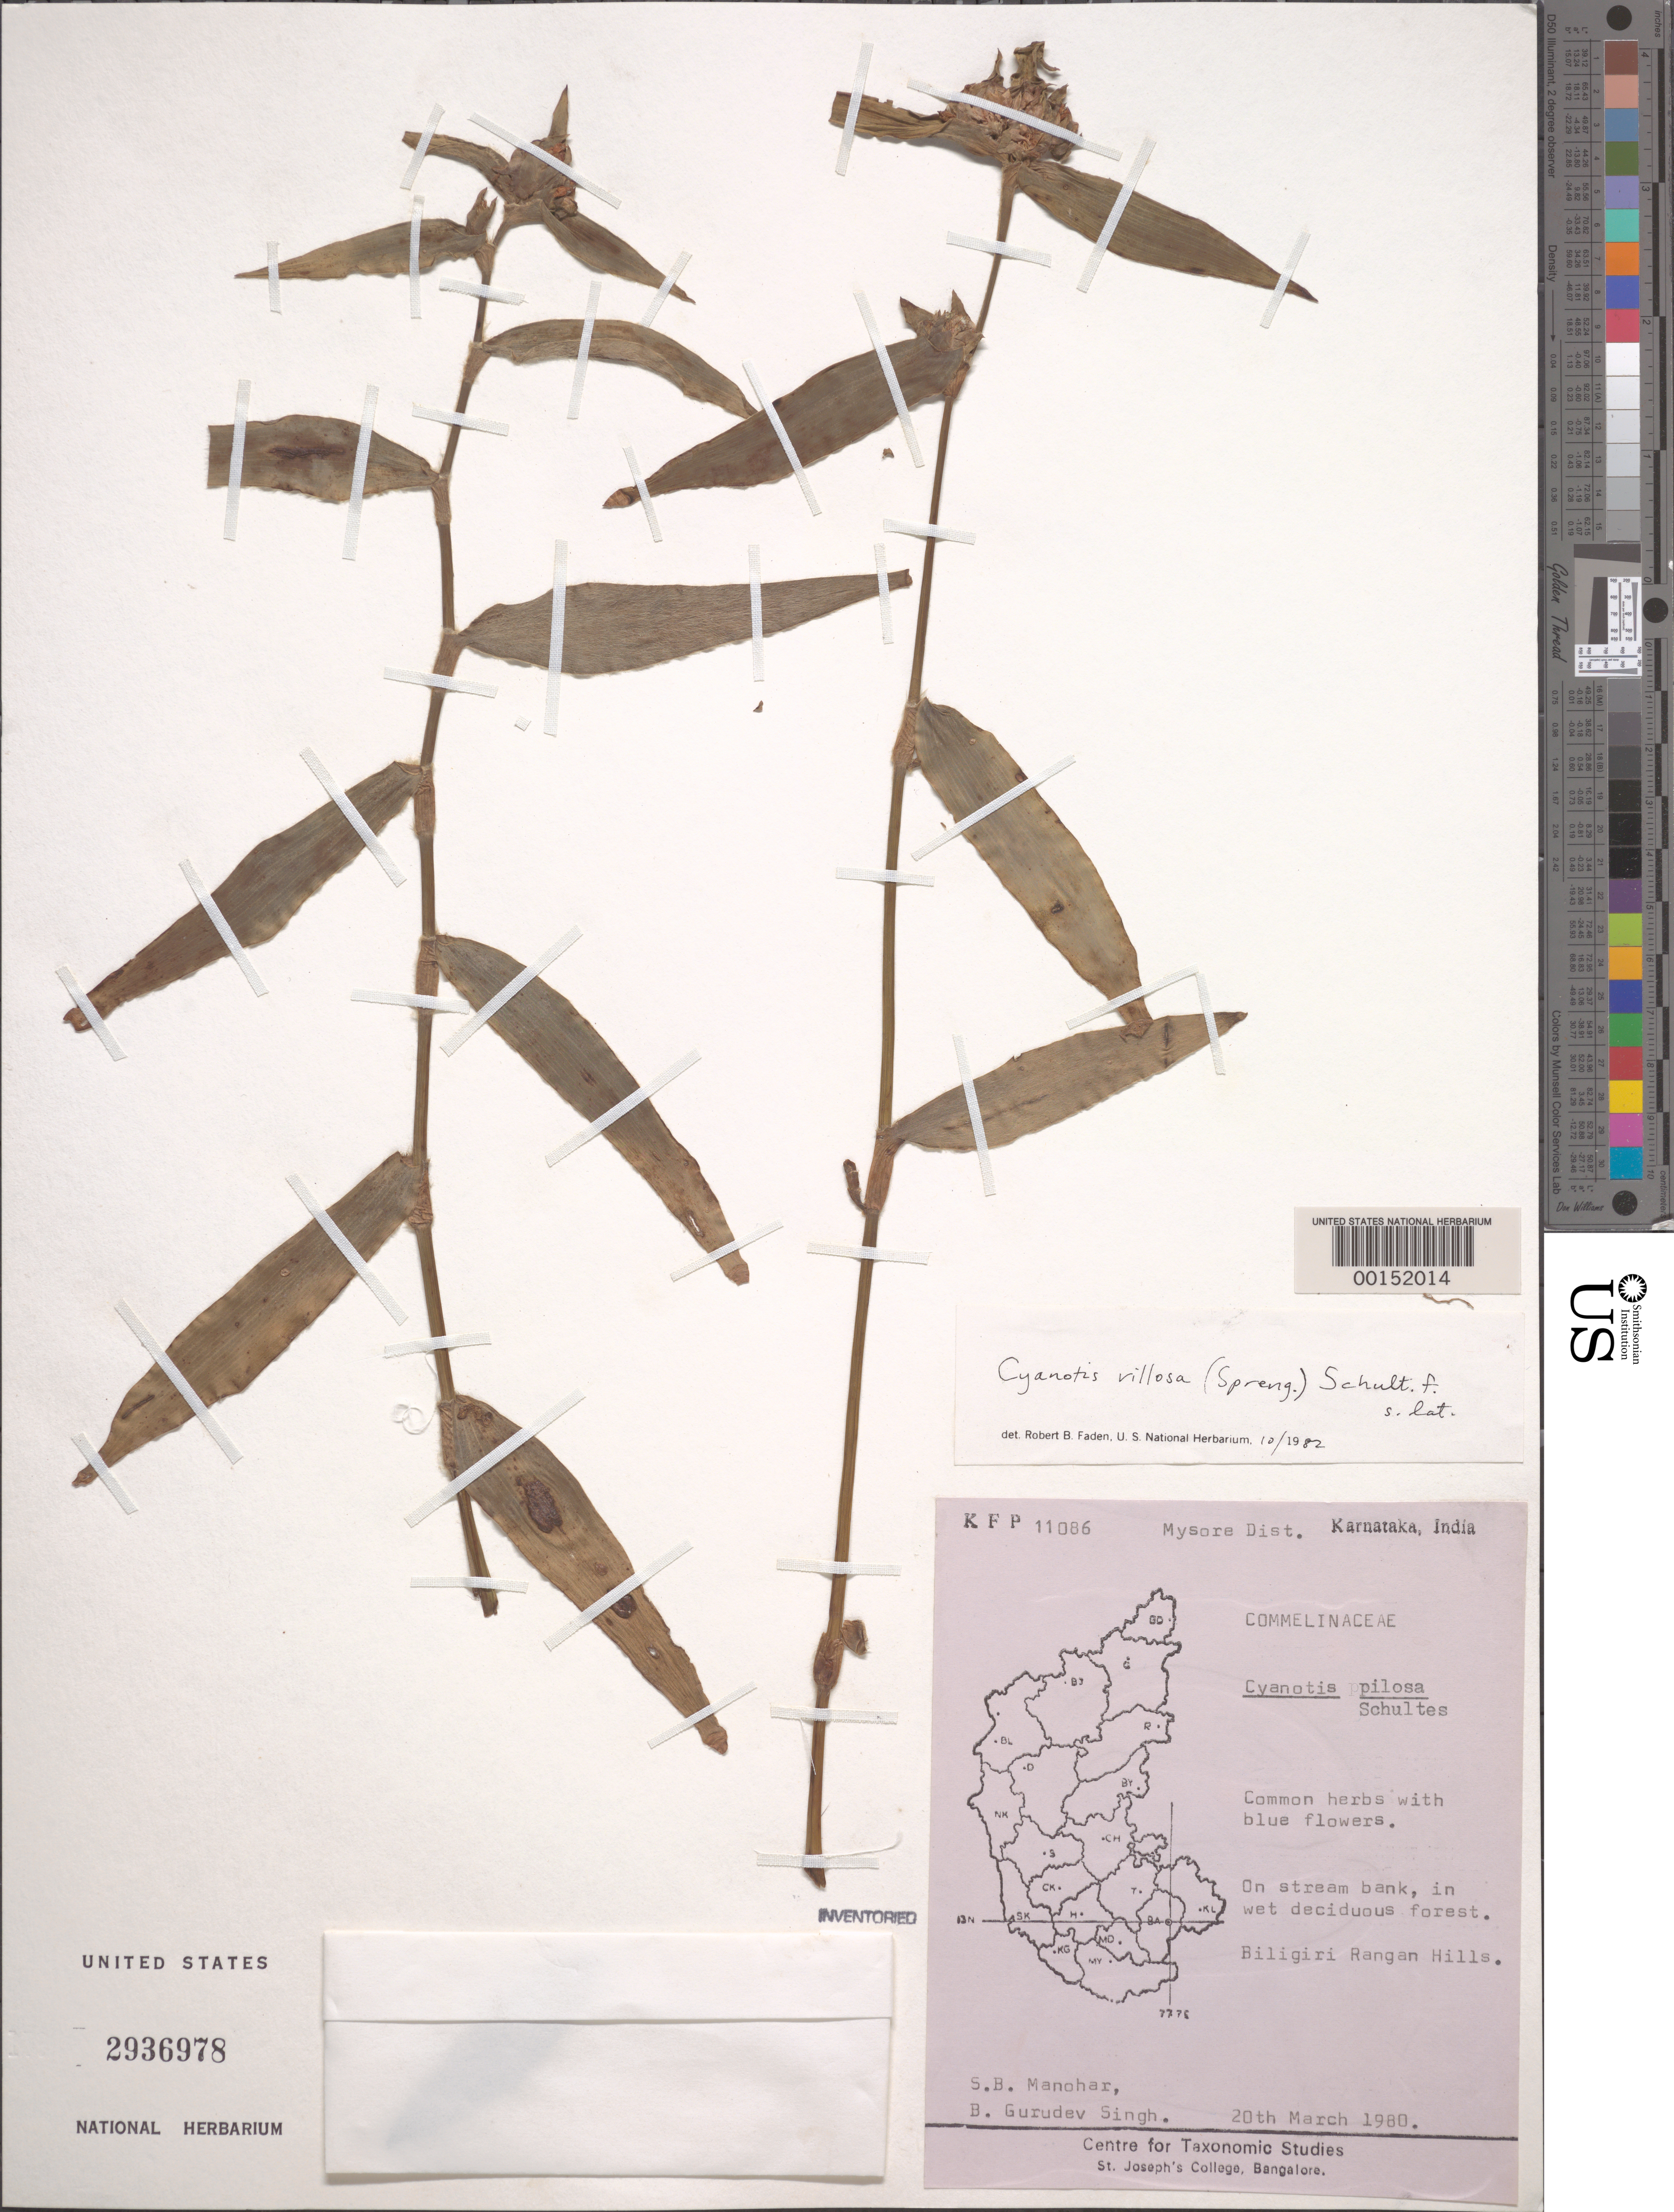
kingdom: Plantae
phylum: Tracheophyta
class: Liliopsida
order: Commelinales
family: Commelinaceae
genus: Cyanotis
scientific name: Cyanotis villosa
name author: (Spreng.) Schult. & Schult. f.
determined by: Faden, Robert B., (US), Smithsonian Institution - National Museum of Natural History (UNITED STATES)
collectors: S. Manohar & B. Singh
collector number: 11086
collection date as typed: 20 Mar 1980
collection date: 1980-03-20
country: India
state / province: Karnataka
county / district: Mysore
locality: Biligiri rangan hills, mysore state [mysore state = karnataka.]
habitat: Stream bank; wet deciduous forest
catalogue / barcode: US 2936978